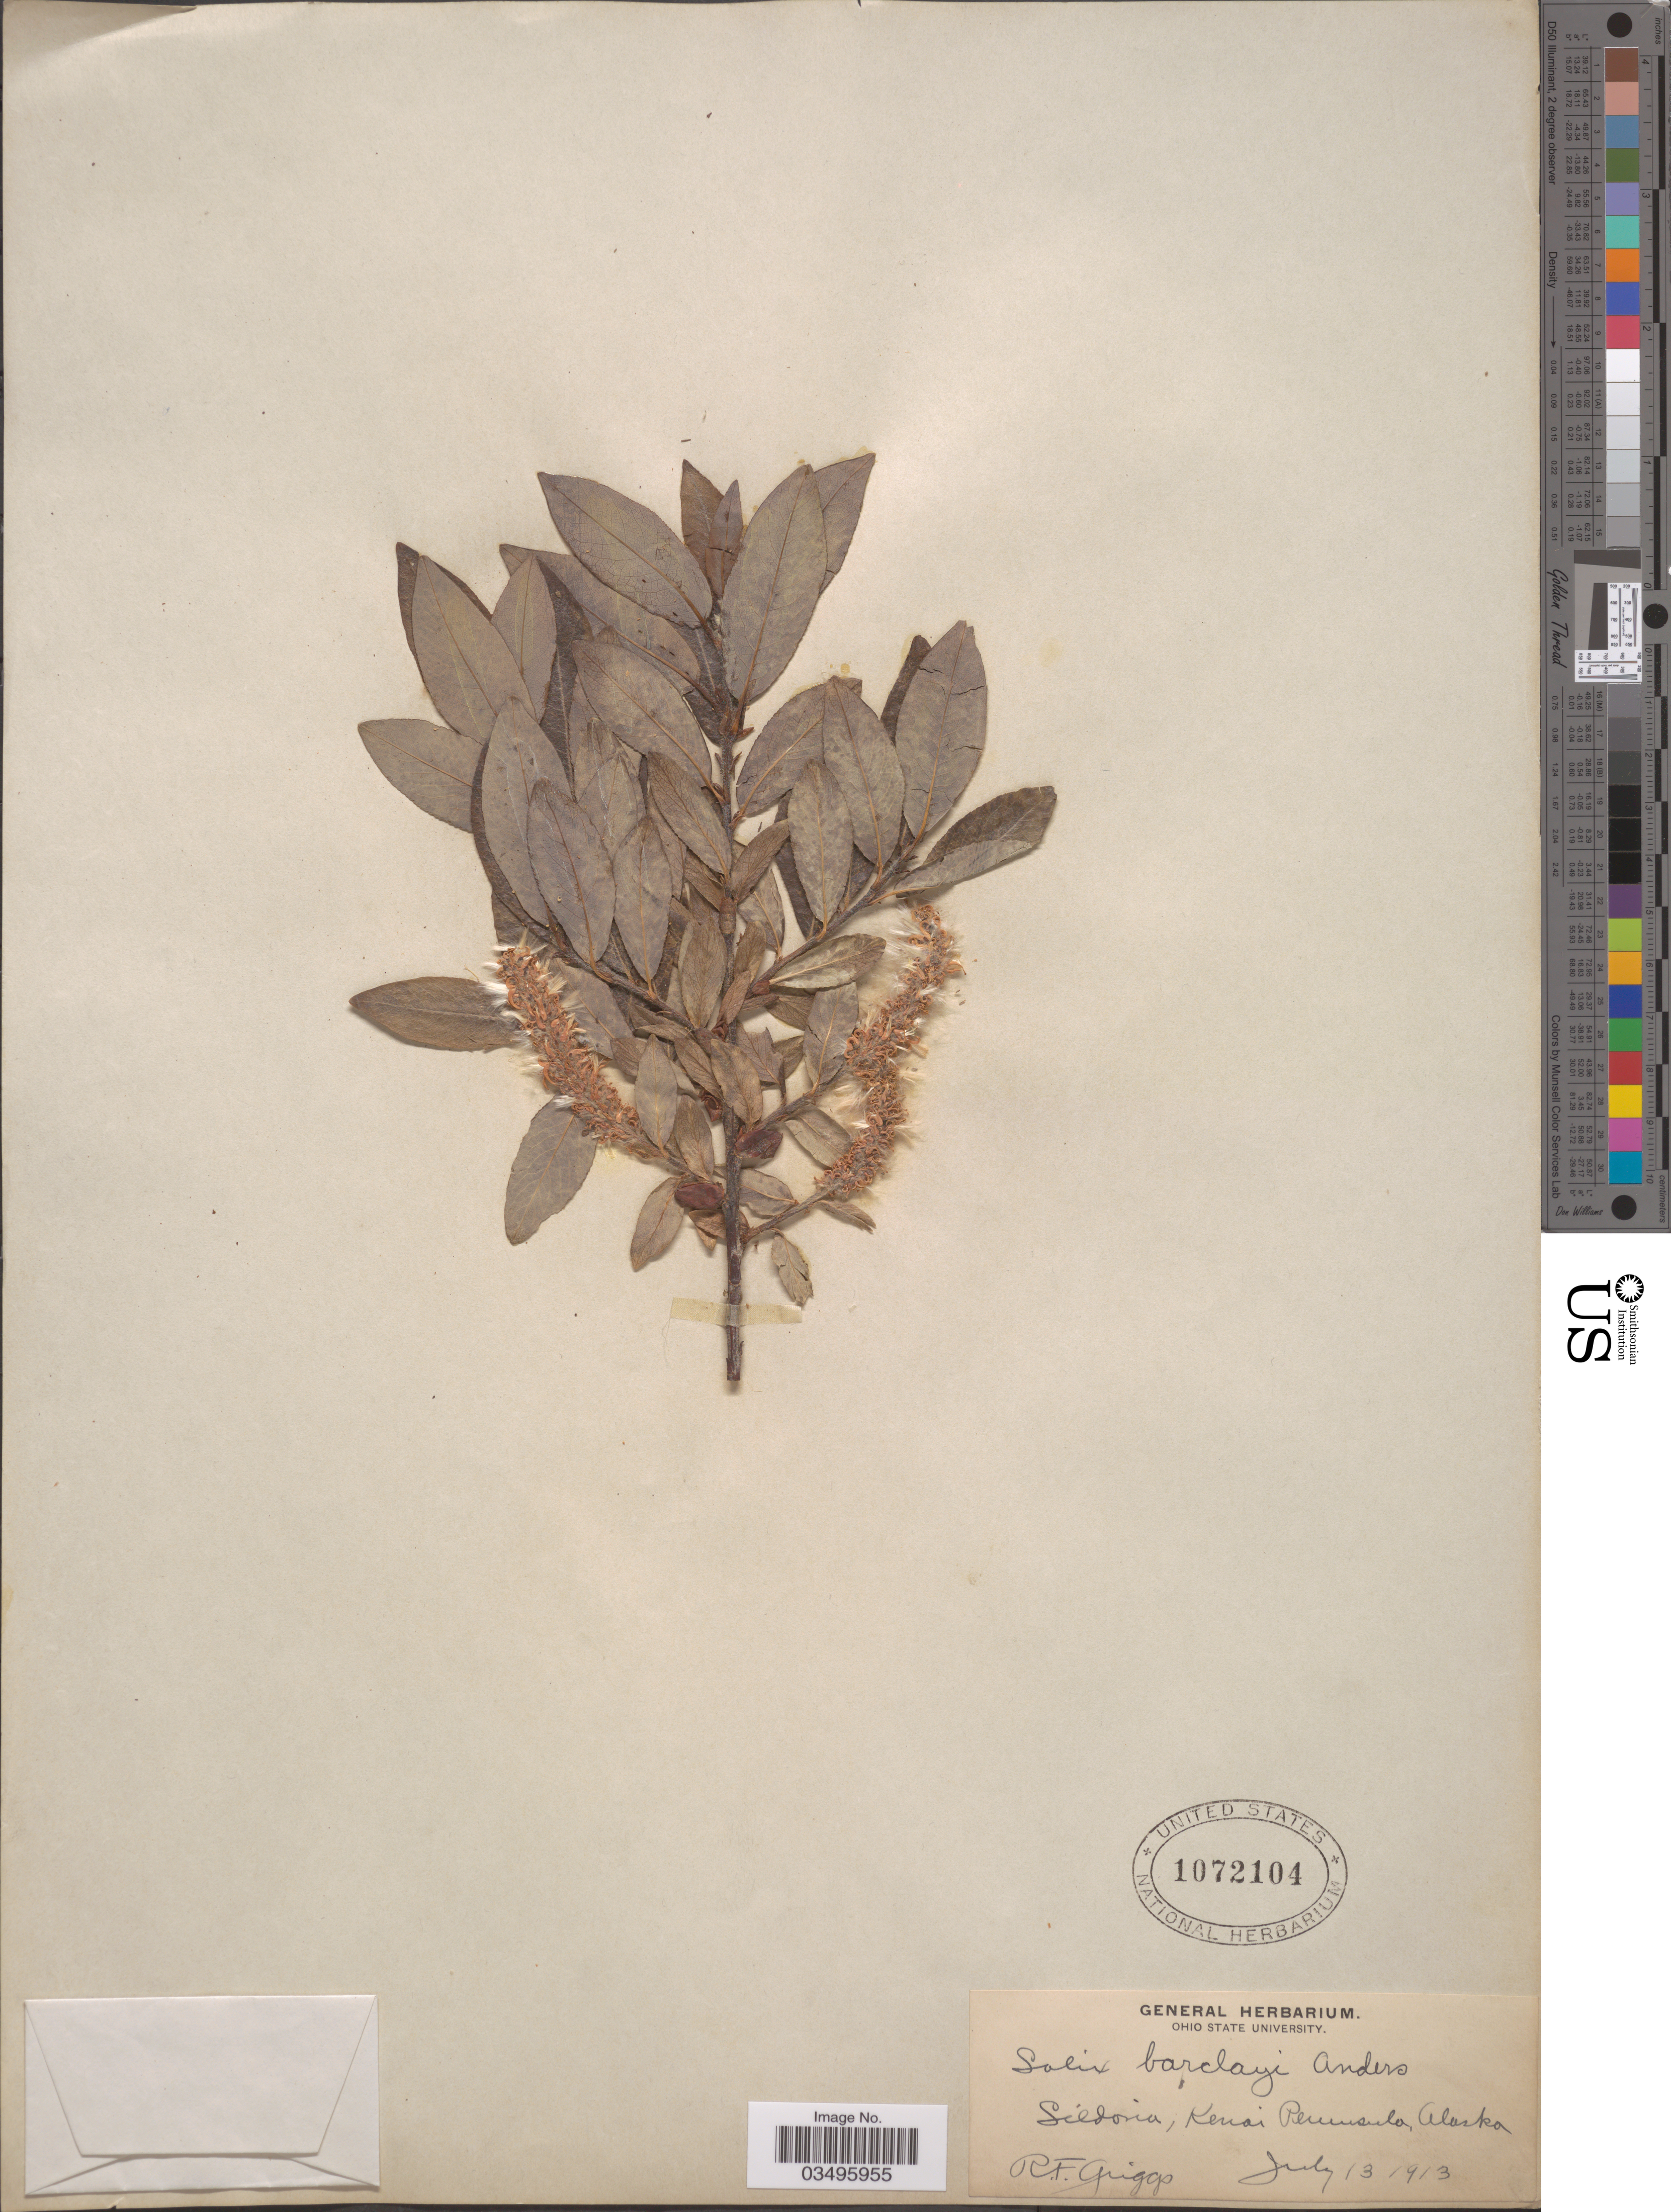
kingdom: Plantae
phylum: Tracheophyta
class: Magnoliopsida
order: Malpighiales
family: Salicaceae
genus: Salix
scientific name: Salix barclayi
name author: Andersson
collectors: R. F. Griggs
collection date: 1913-07-13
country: United States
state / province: Alaska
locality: Séldovia, Kenai Peninsula.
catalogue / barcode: US 1072104